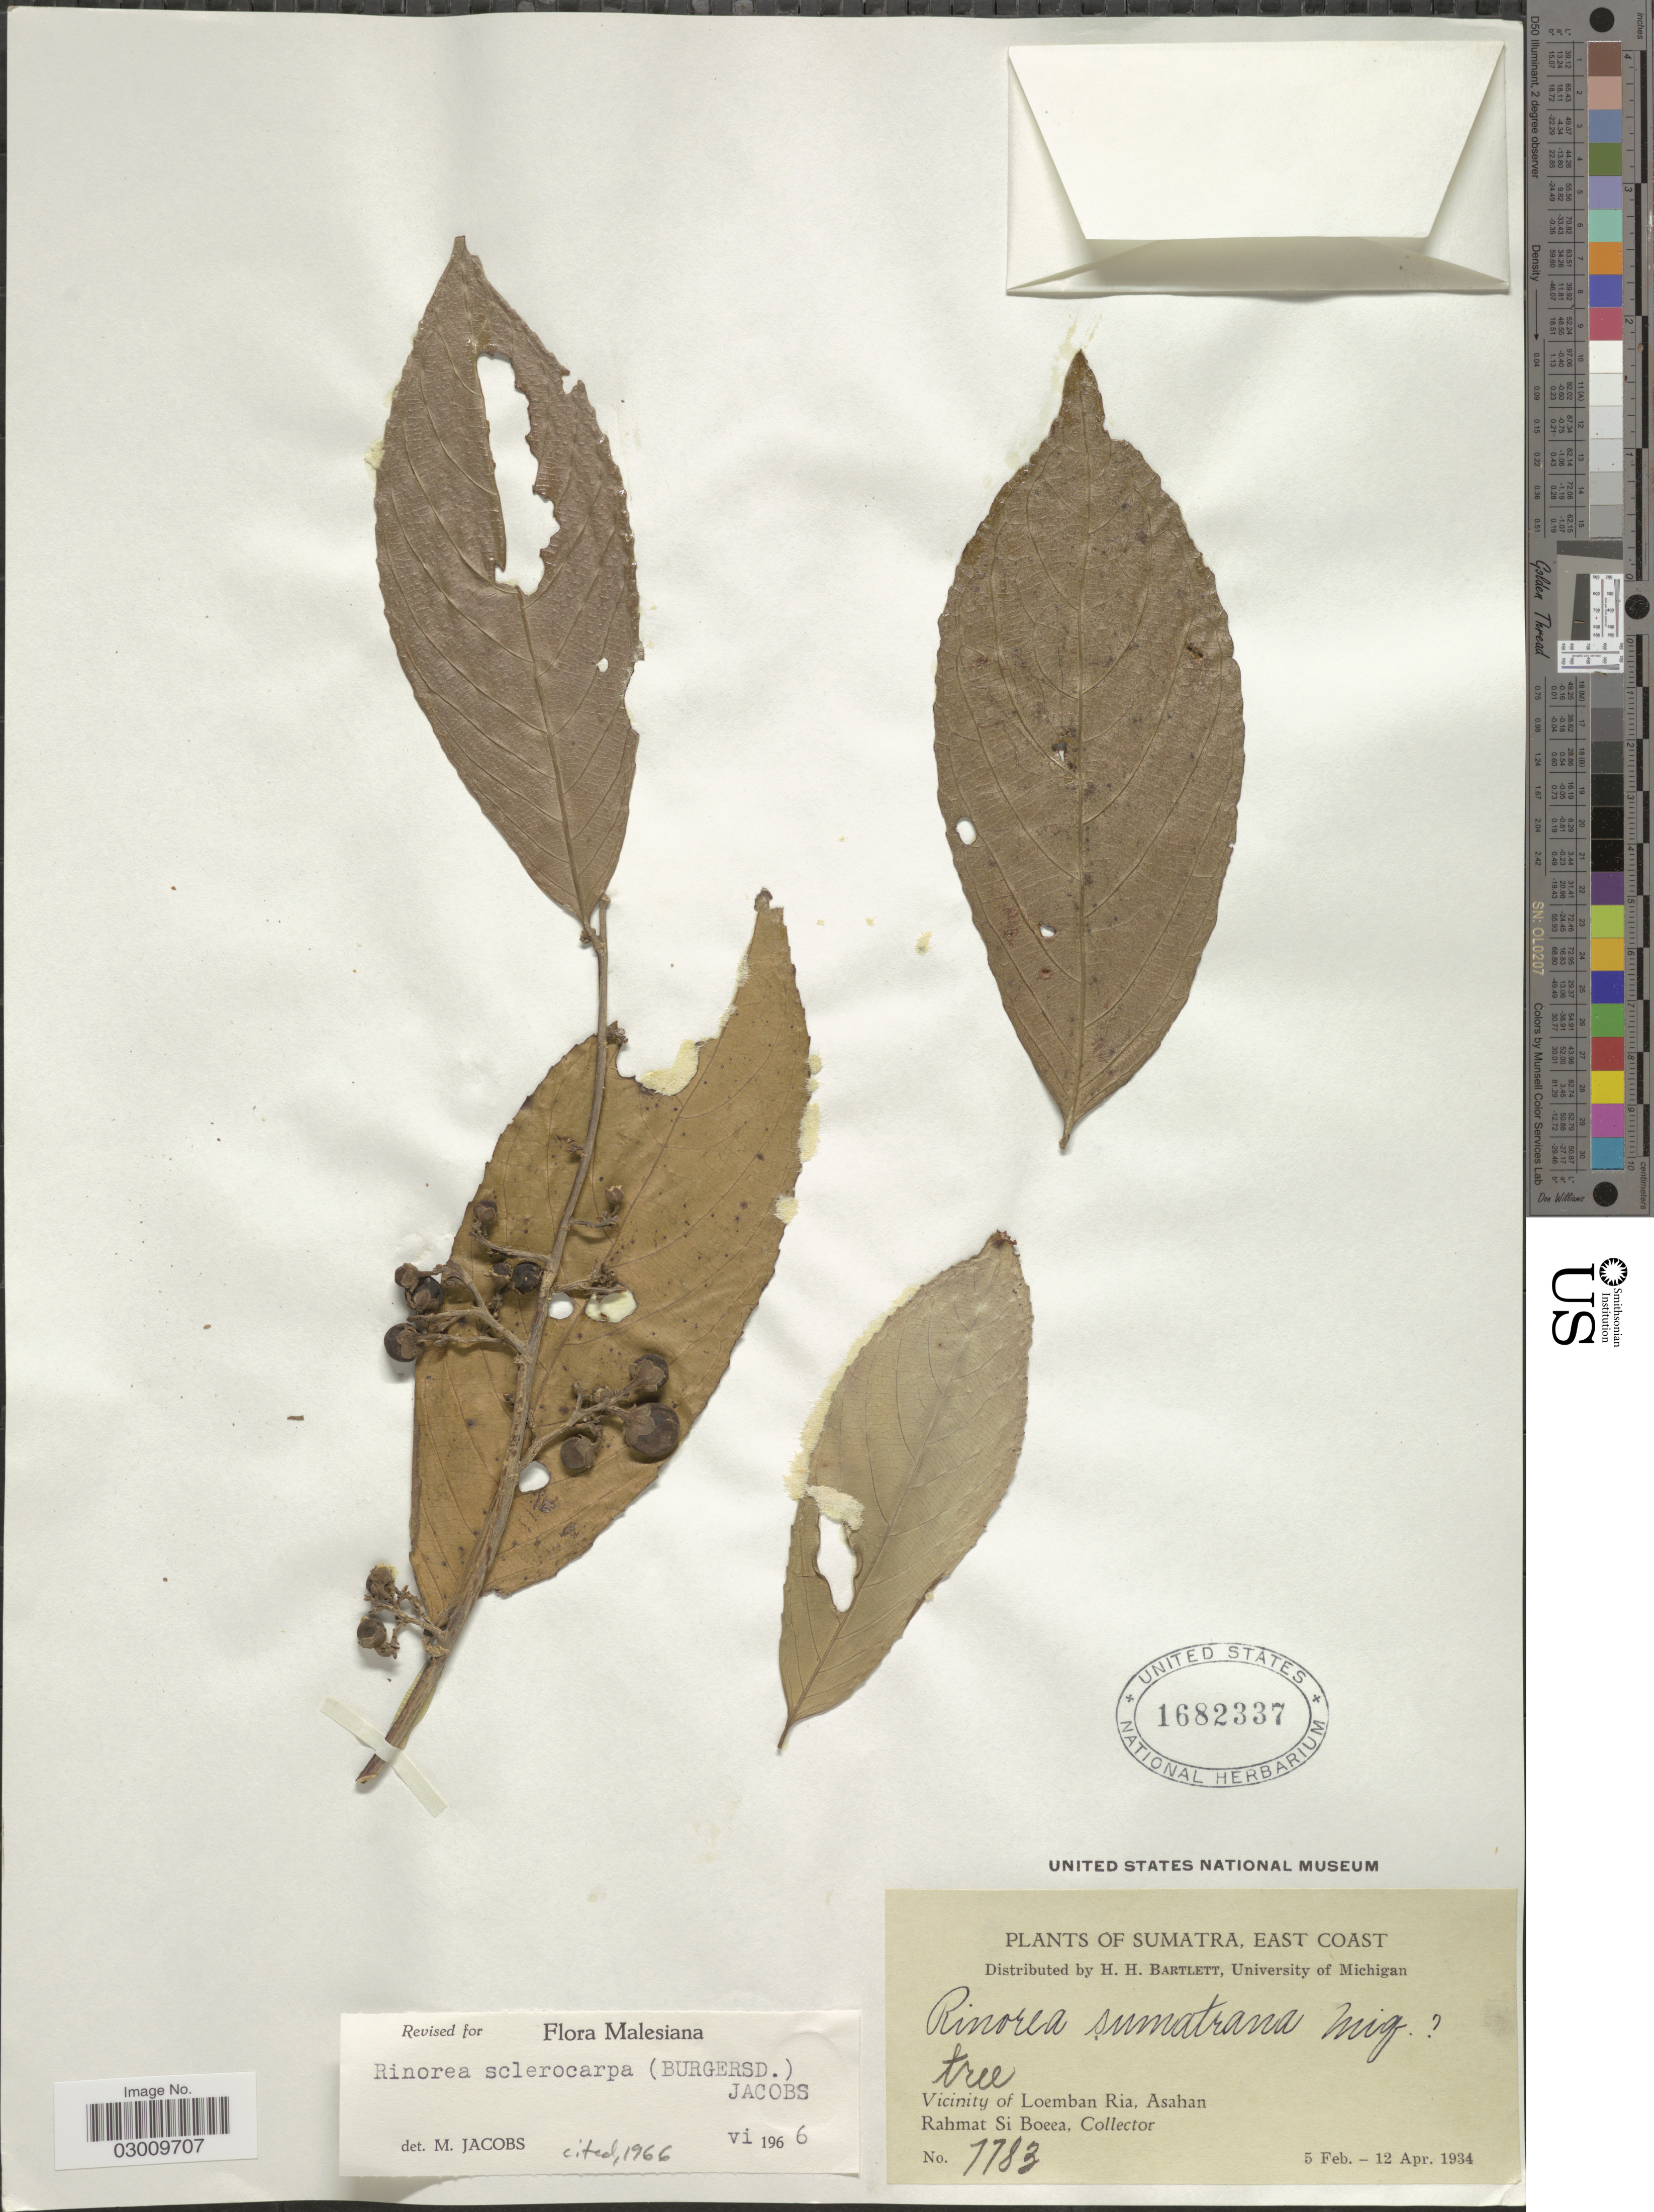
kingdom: Plantae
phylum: Tracheophyta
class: Magnoliopsida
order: Malpighiales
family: Violaceae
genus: Rinorea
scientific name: Rinorea sclerocarpa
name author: (Burgersd.) M. Jacobs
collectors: Rahmat Si Boeea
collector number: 7783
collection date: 1934-02-05/1934-04-12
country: Indonesia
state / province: Sumatra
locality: East Coast. Vicinity of Loemban Ria, Asahan.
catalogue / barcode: US 1682337